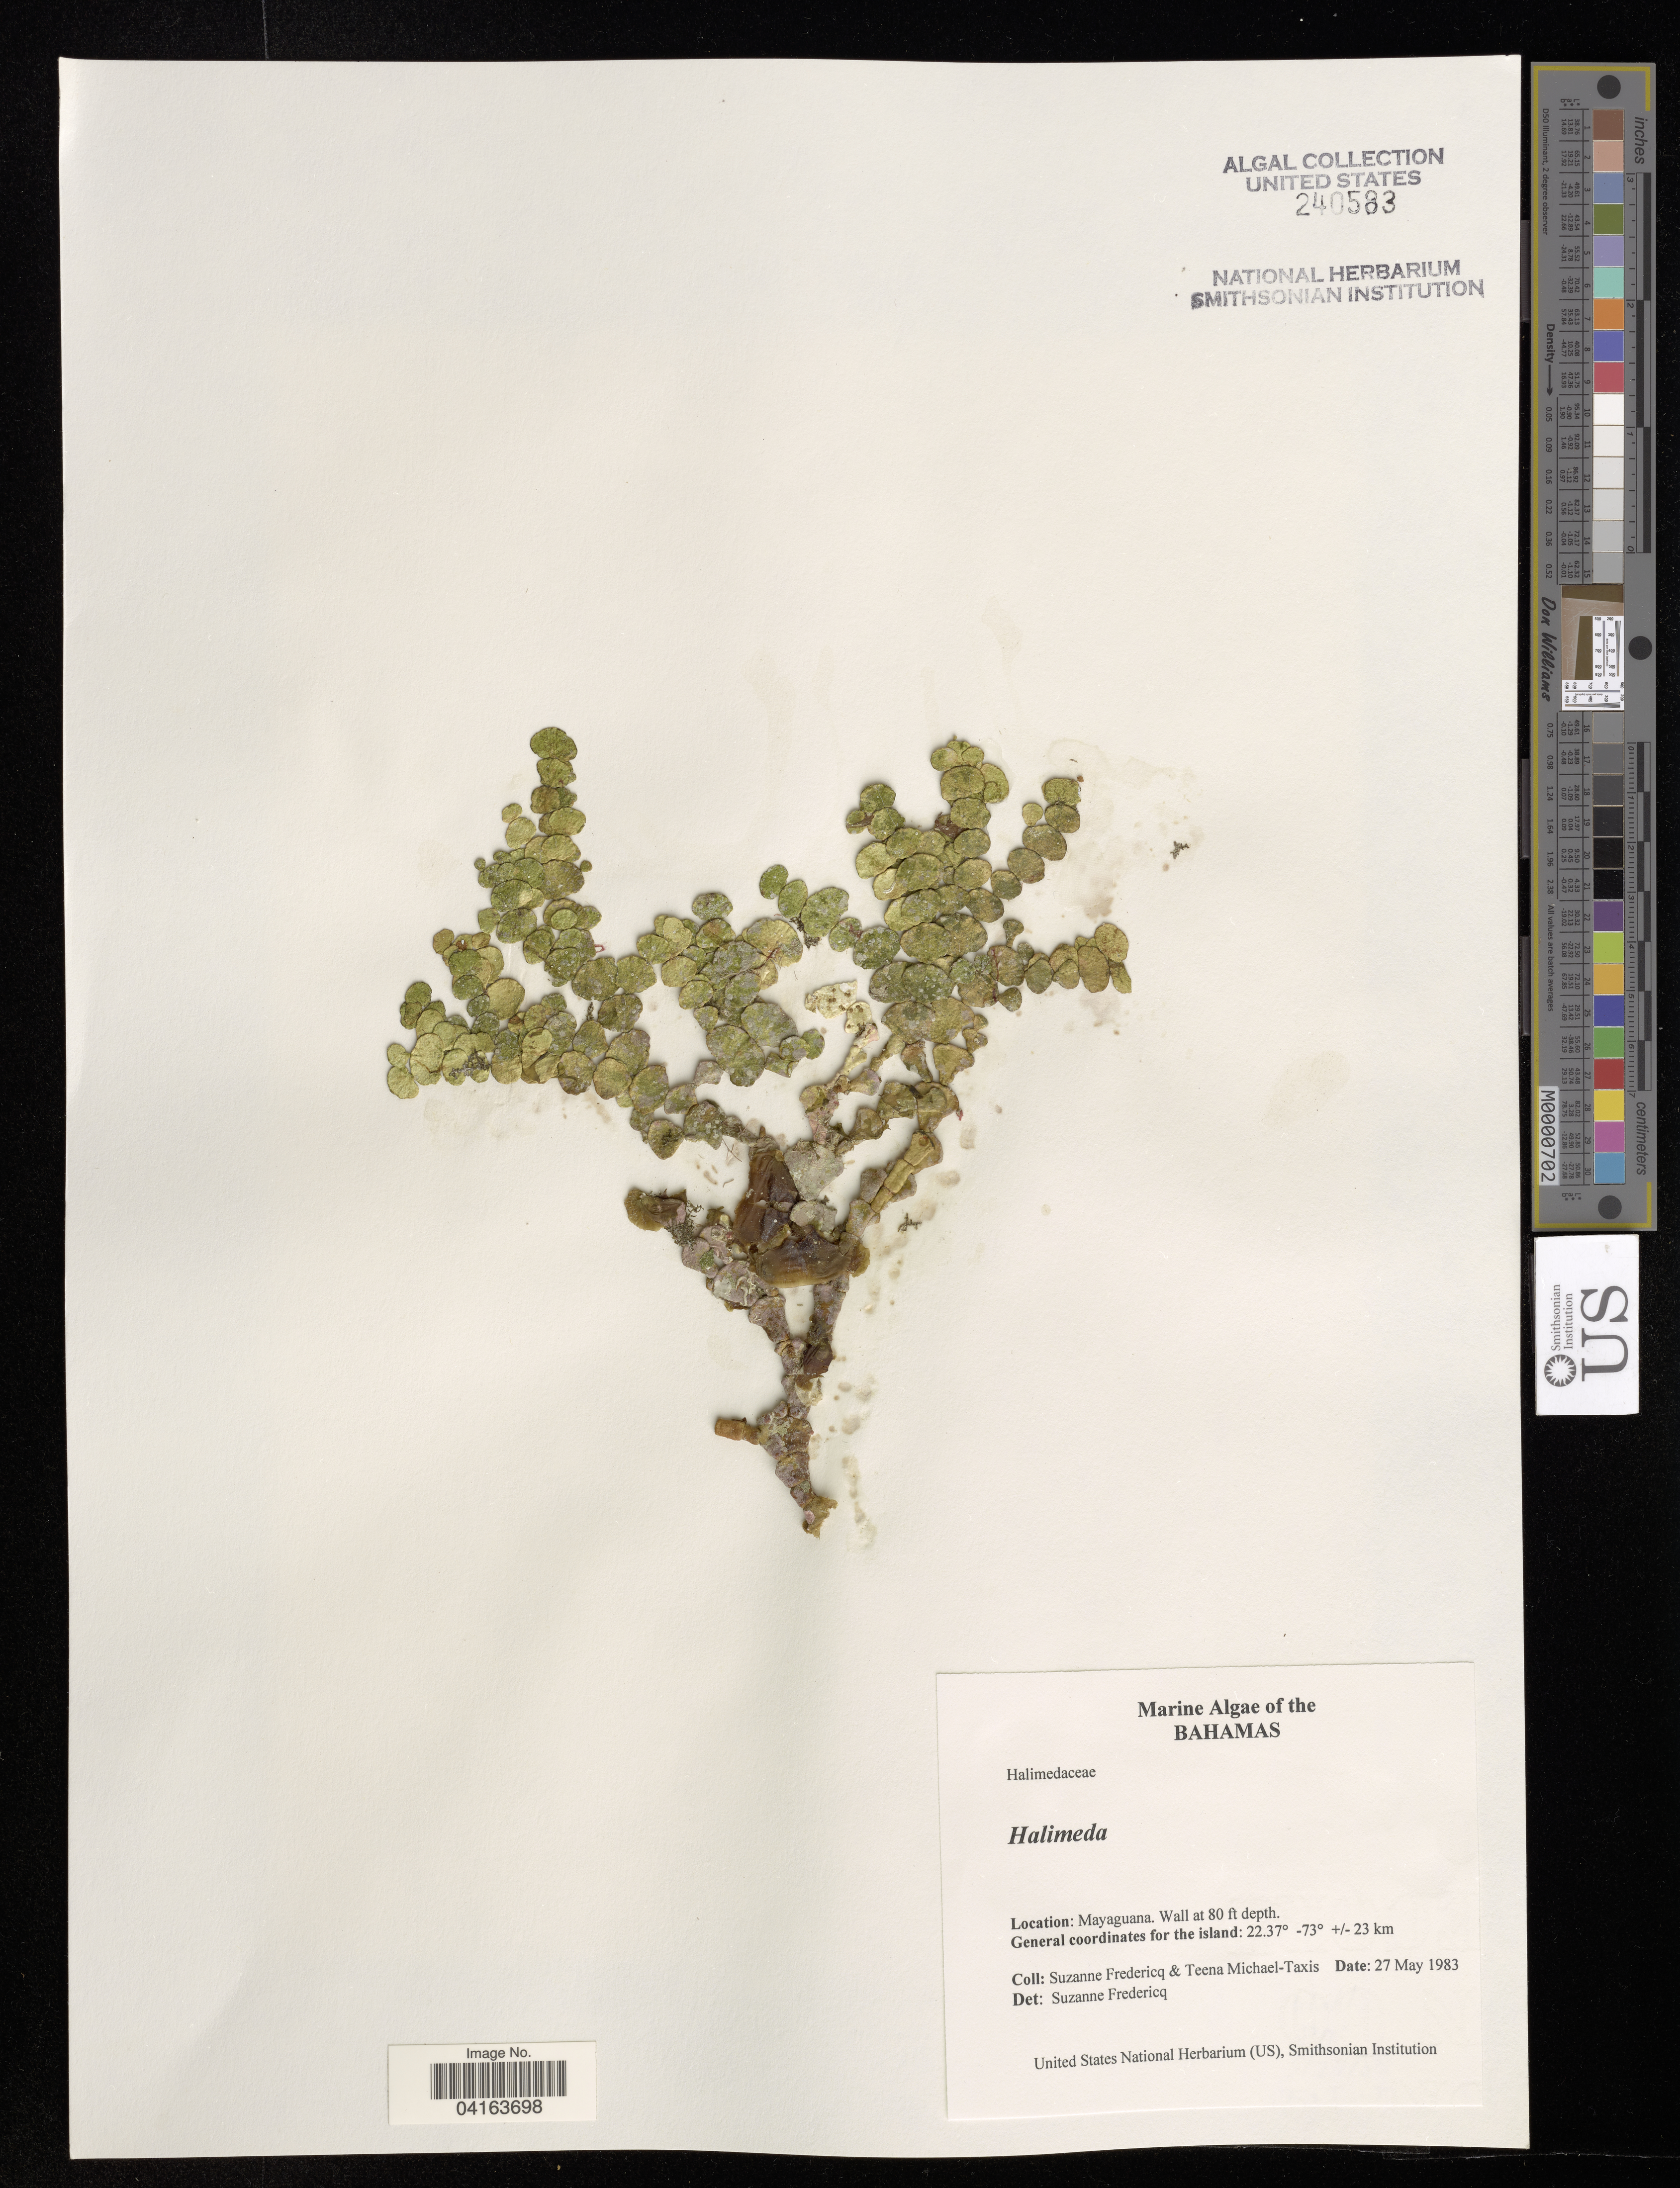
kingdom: Plantae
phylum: Chlorophyta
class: Ulvophyceae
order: Bryopsidales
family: Halimedaceae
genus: Halimeda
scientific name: Halimeda goreaui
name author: W.R. Taylor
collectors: S. Fredericq & T. Michael-Taxis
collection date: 1983-05-27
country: Bahamas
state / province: Mayaguana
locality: Wall at 80 ft depth.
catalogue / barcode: US 240583